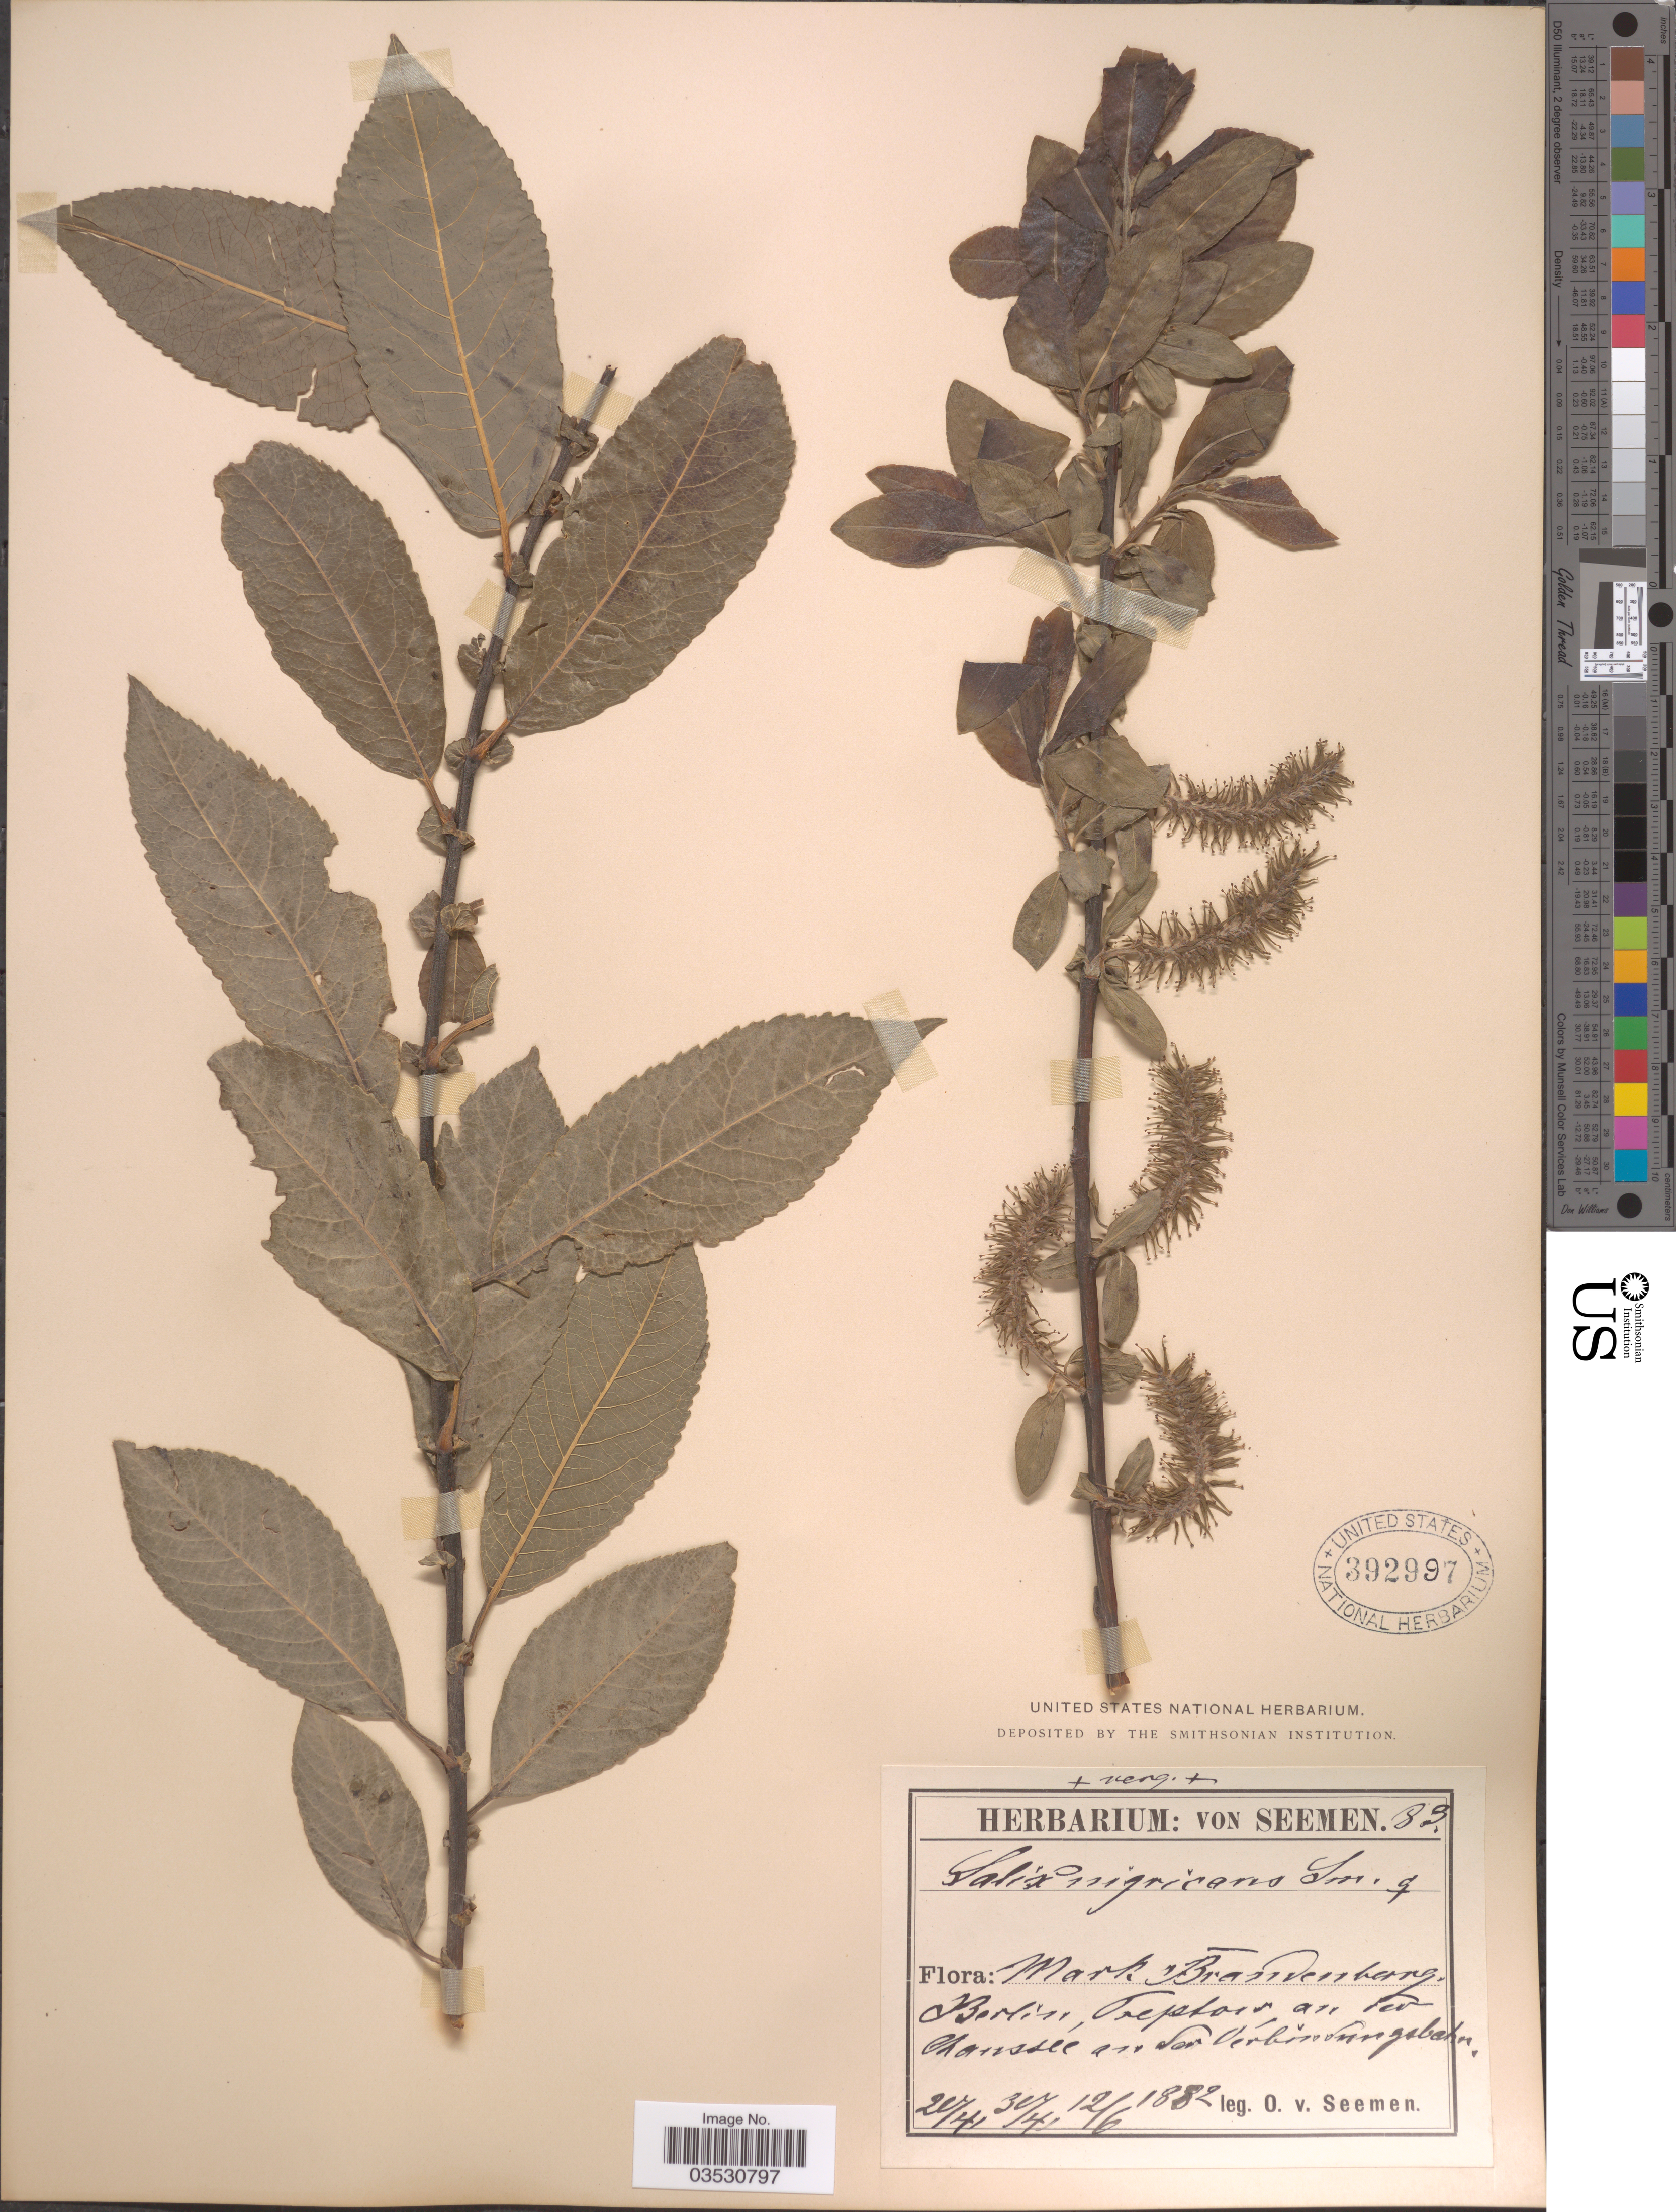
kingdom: Plantae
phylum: Tracheophyta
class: Magnoliopsida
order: Malpighiales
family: Salicaceae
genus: Salix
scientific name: Salix nigricans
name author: Sm.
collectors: K. O. von Seemen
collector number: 83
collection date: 1882-04-20/1882-06-12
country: Germany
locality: Mark Brandenburg, Berlin, Treptow, an der Chaussee an der Verbindungebeten [interpreted].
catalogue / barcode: US 392997